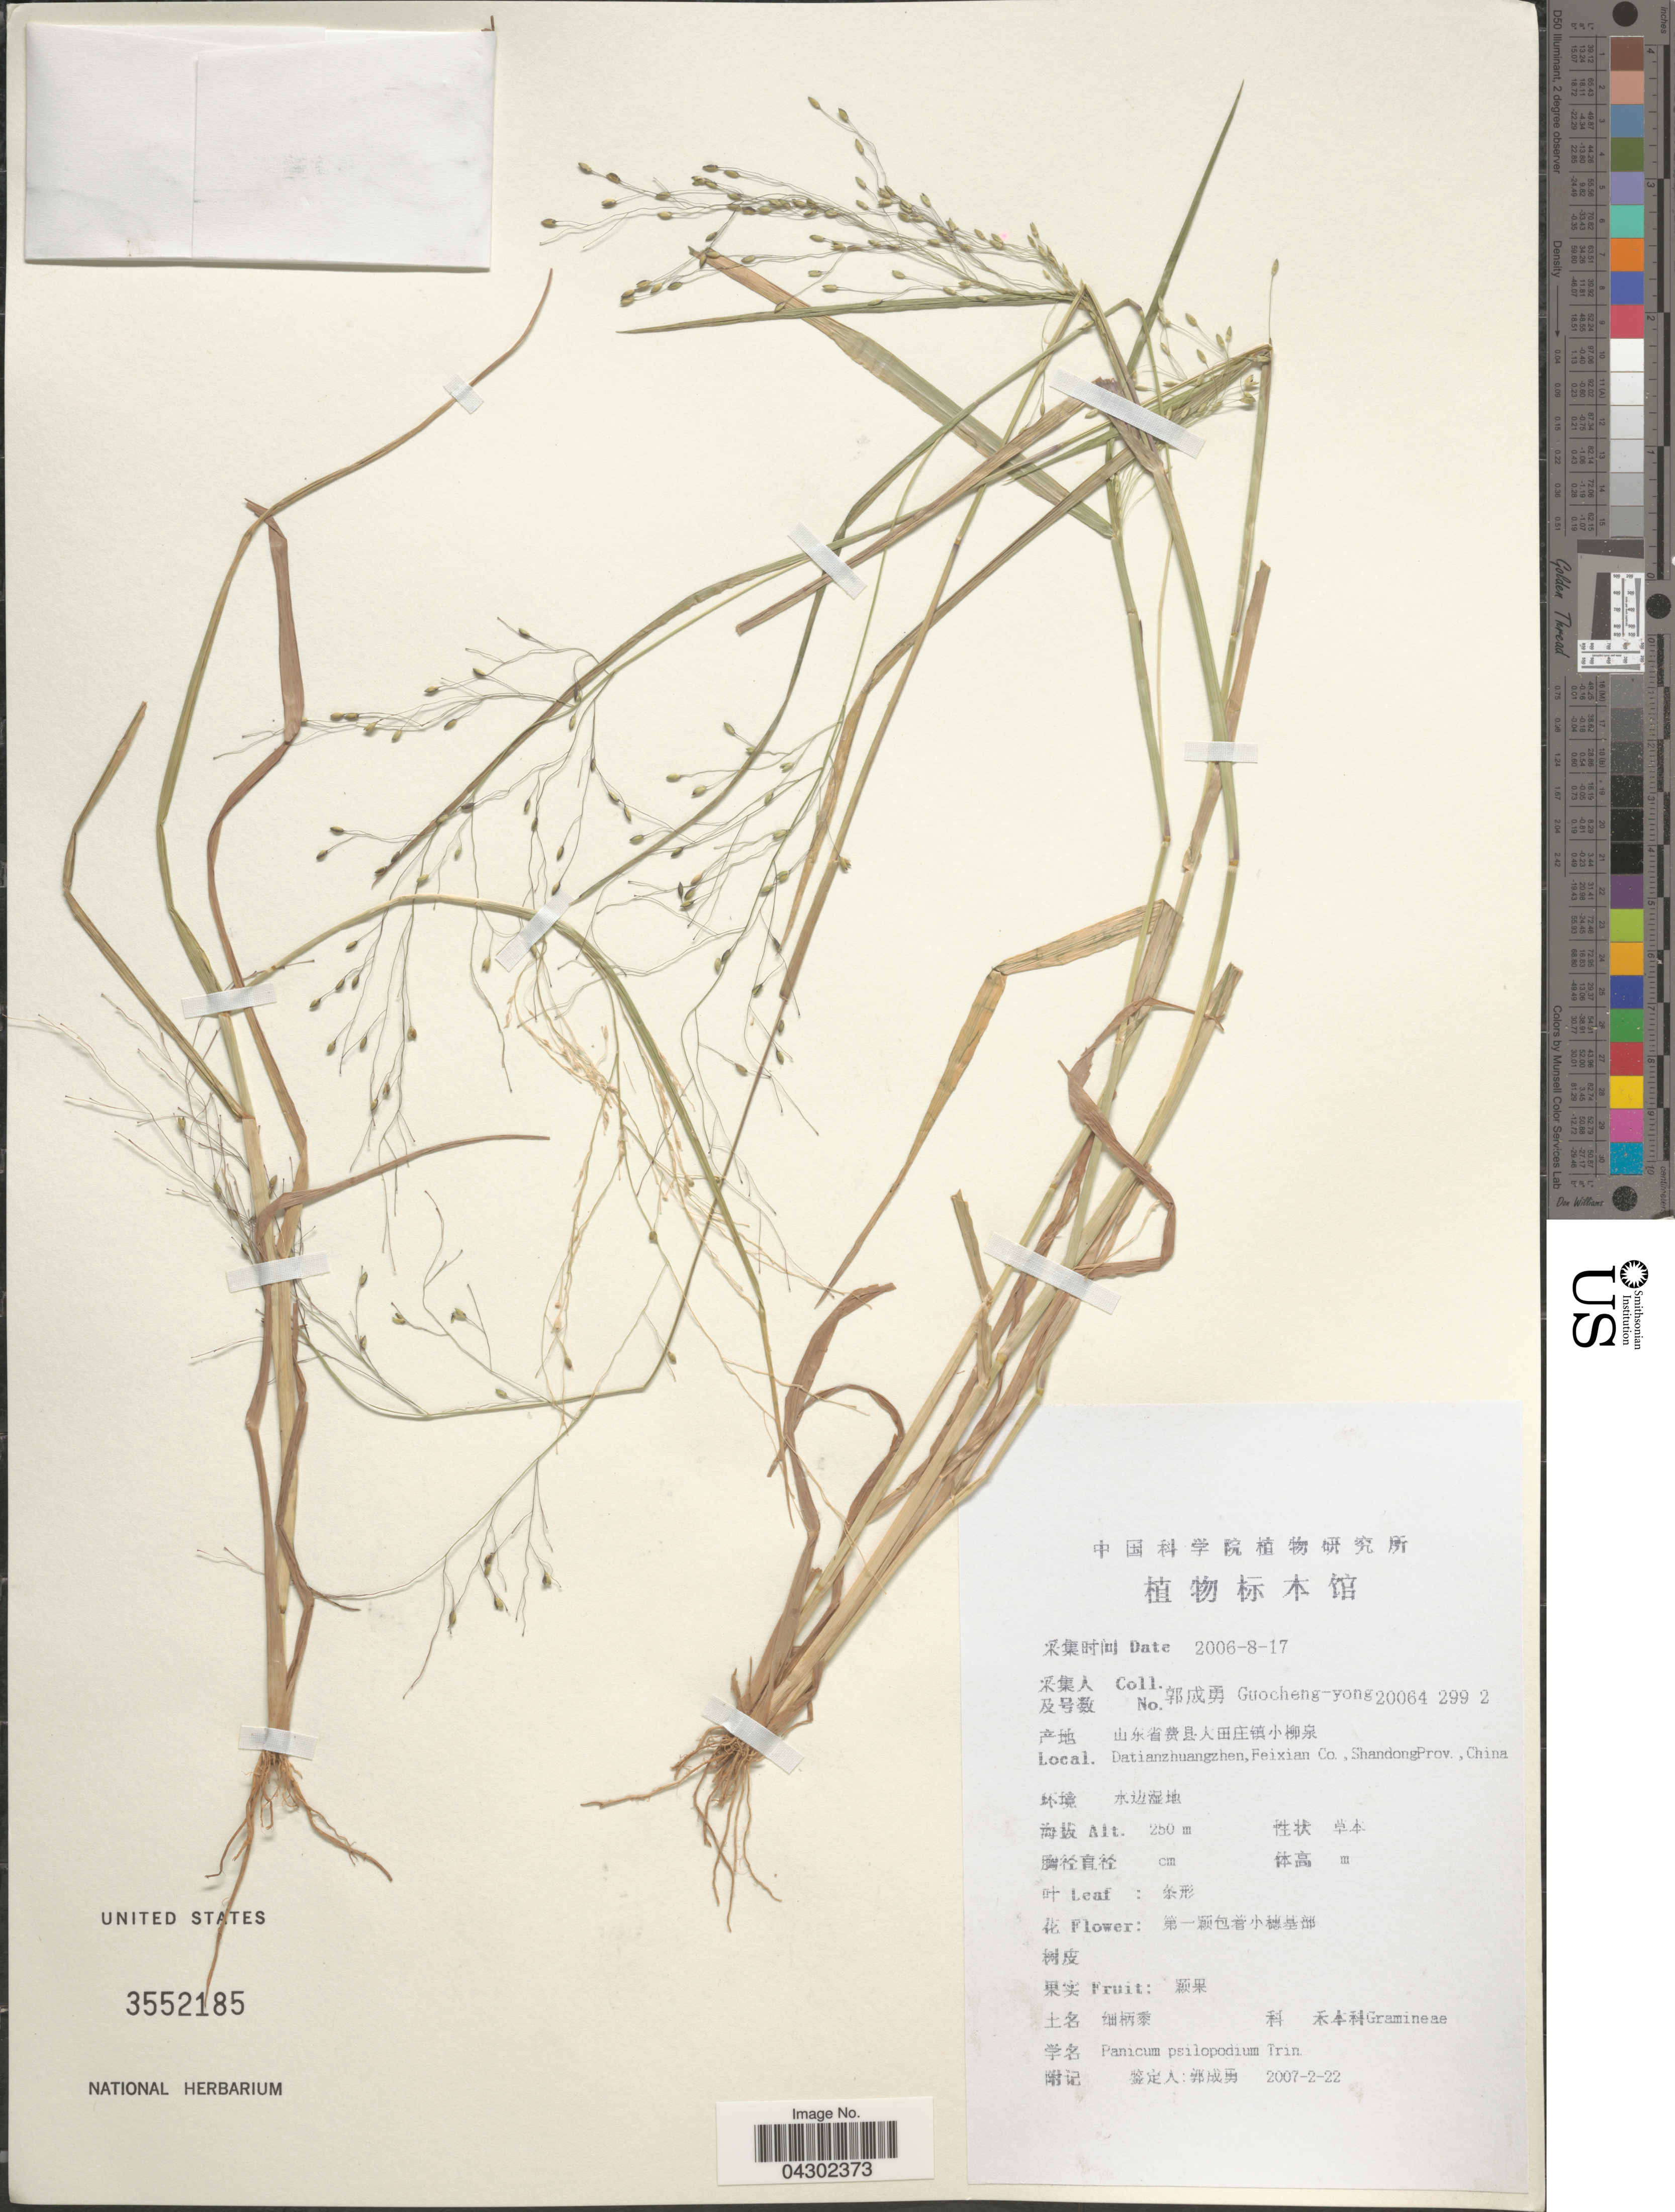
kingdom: Plantae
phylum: Tracheophyta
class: Liliopsida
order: Poales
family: Poaceae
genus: Panicum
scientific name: Panicum sumatrense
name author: P. Roth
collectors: Guo cheng-yong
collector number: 20064 299 2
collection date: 2006-08-17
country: China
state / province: Shandong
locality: Datianzhuangzhen, Feixian Co.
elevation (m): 250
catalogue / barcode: US 3552185